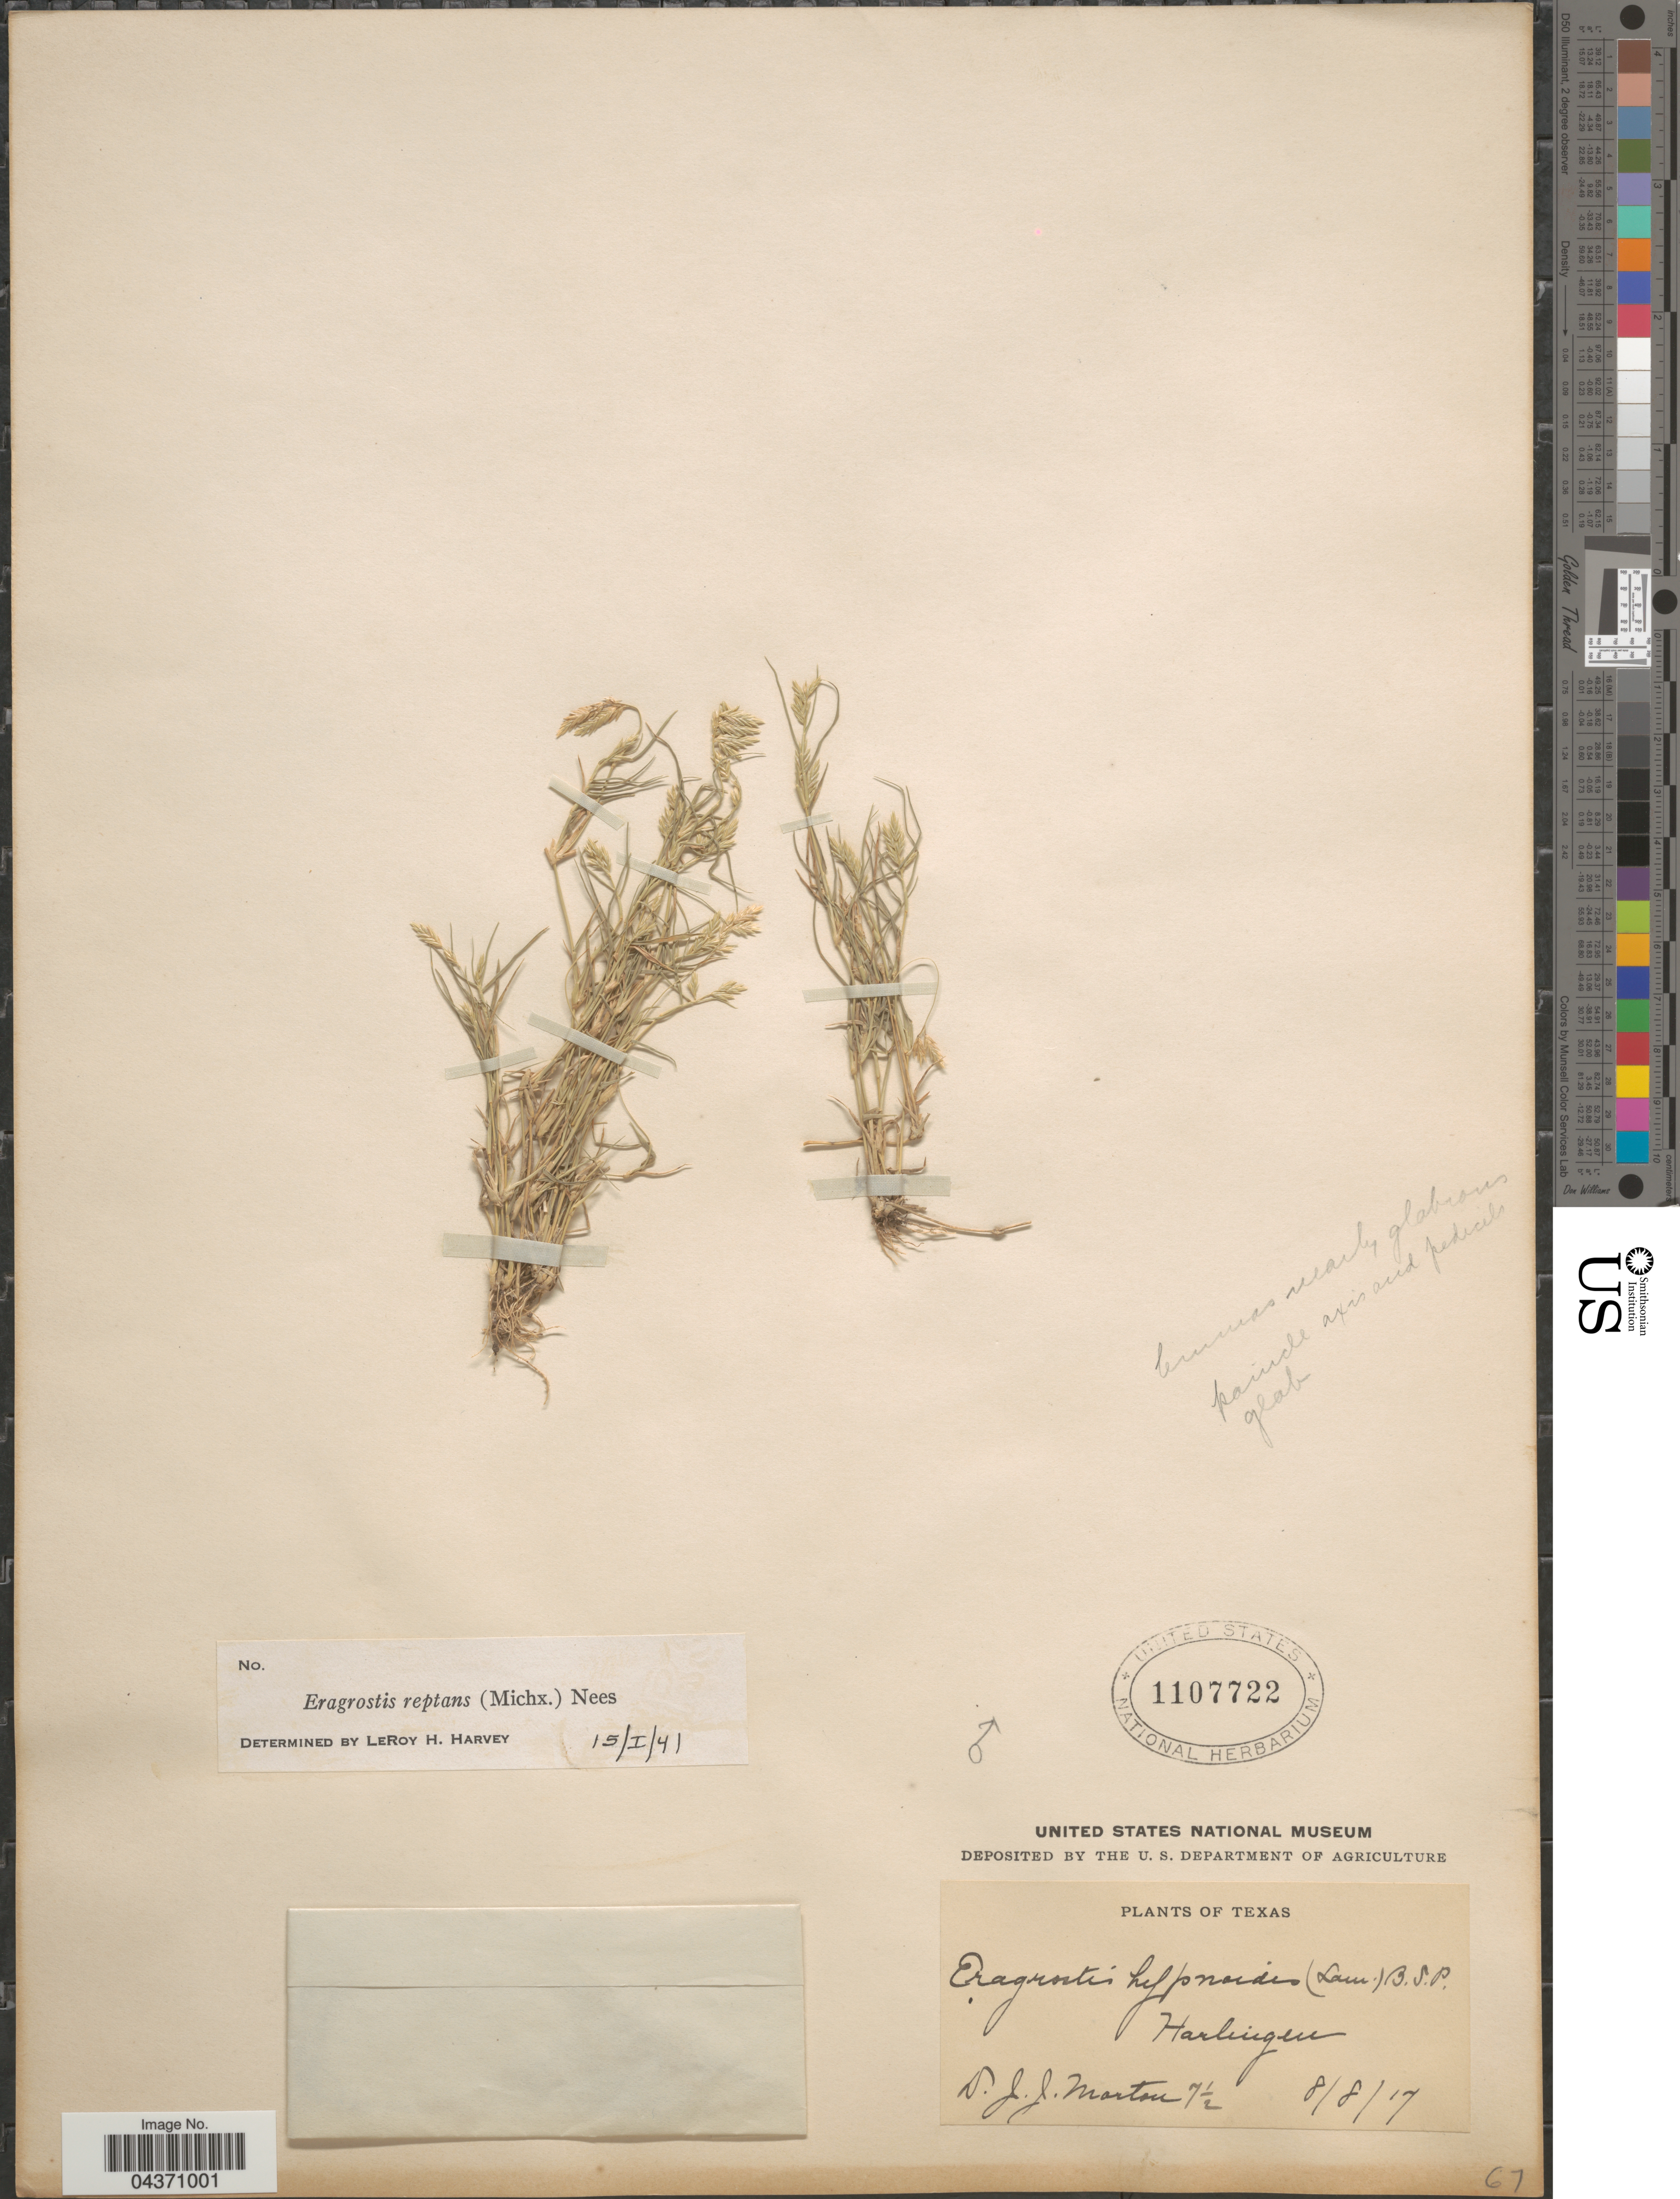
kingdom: Plantae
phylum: Tracheophyta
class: Liliopsida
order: Poales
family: Poaceae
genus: Eragrostis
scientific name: Eragrostis reptans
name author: (Michx.) Nees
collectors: D. Morton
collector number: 7½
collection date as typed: Transcribed d/m/y: 8/8/17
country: United States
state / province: Texas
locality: Harlingen.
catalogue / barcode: US 1107722